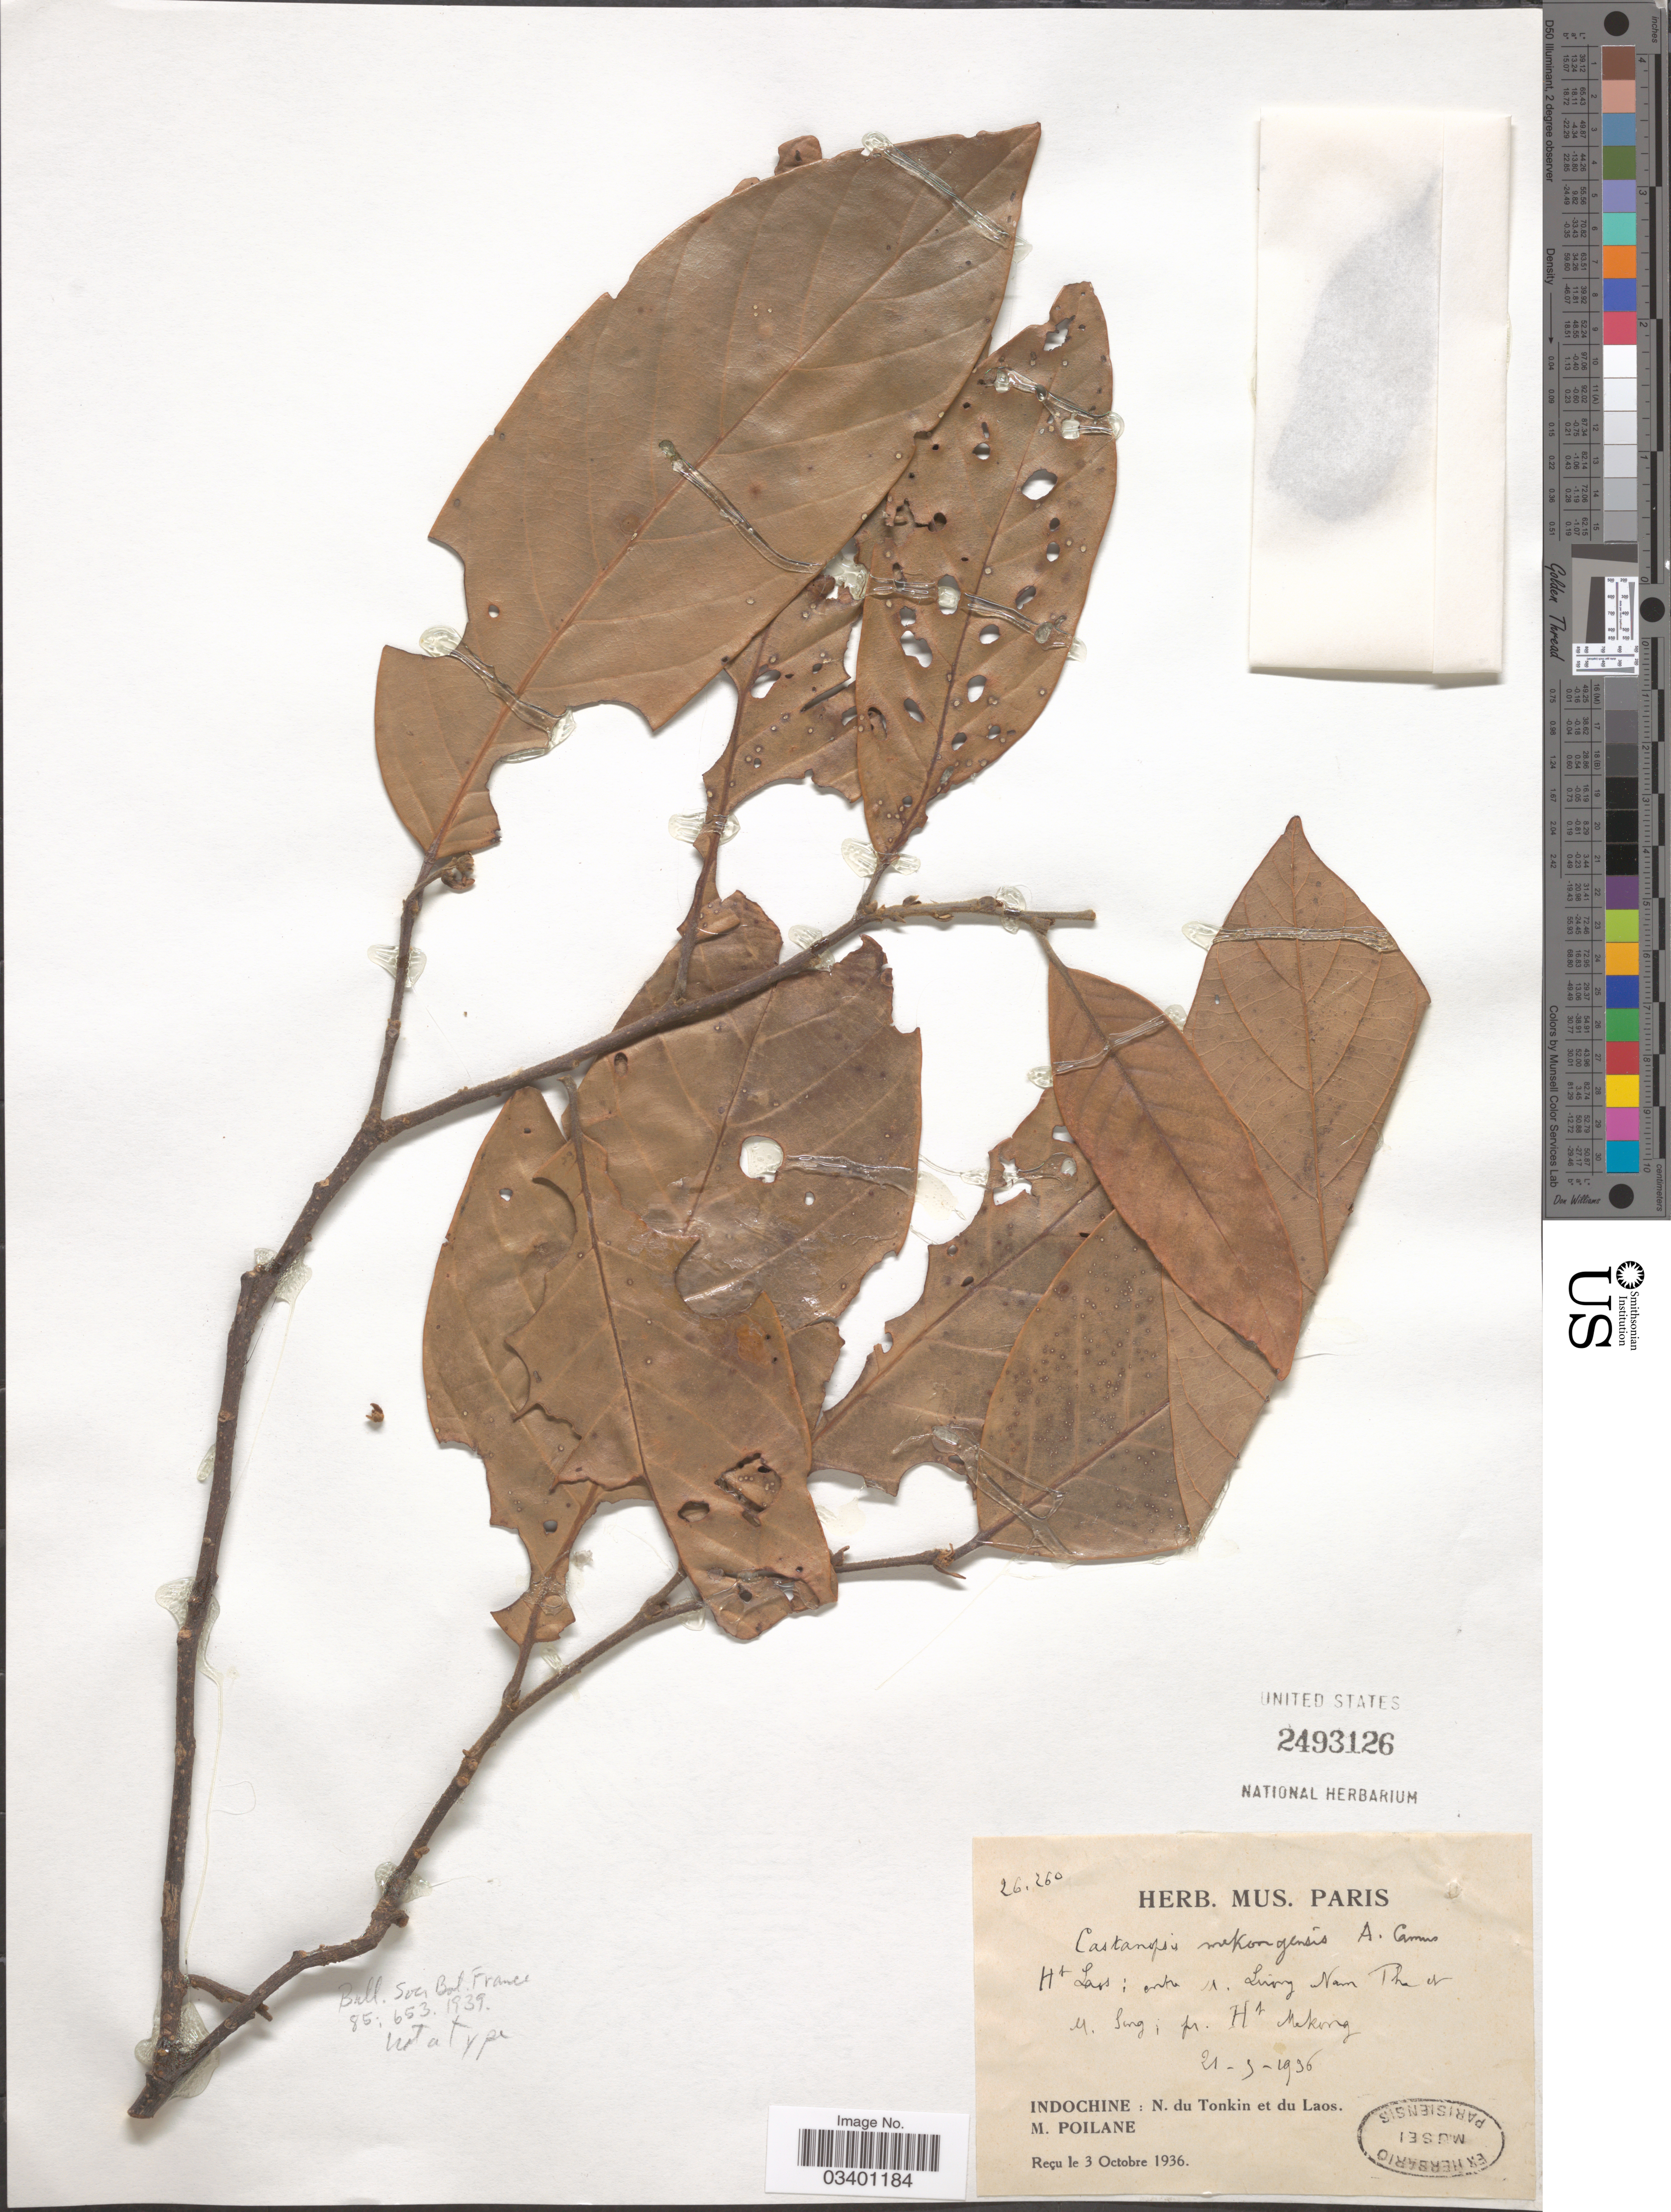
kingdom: Plantae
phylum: Tracheophyta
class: Magnoliopsida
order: Fagales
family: Fagaceae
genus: Castanopsis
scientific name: Castanopsis mekongensis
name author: A. Camus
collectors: M. Poilane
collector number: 26260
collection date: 1936-03-21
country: Laos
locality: Ht Laos: entre M. [interpreted] Luong Nam Tha et M. [interpreted] Song: pr. Ht Mekong. Indochine: N. du Tonkin et du Laos.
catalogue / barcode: US 2493126